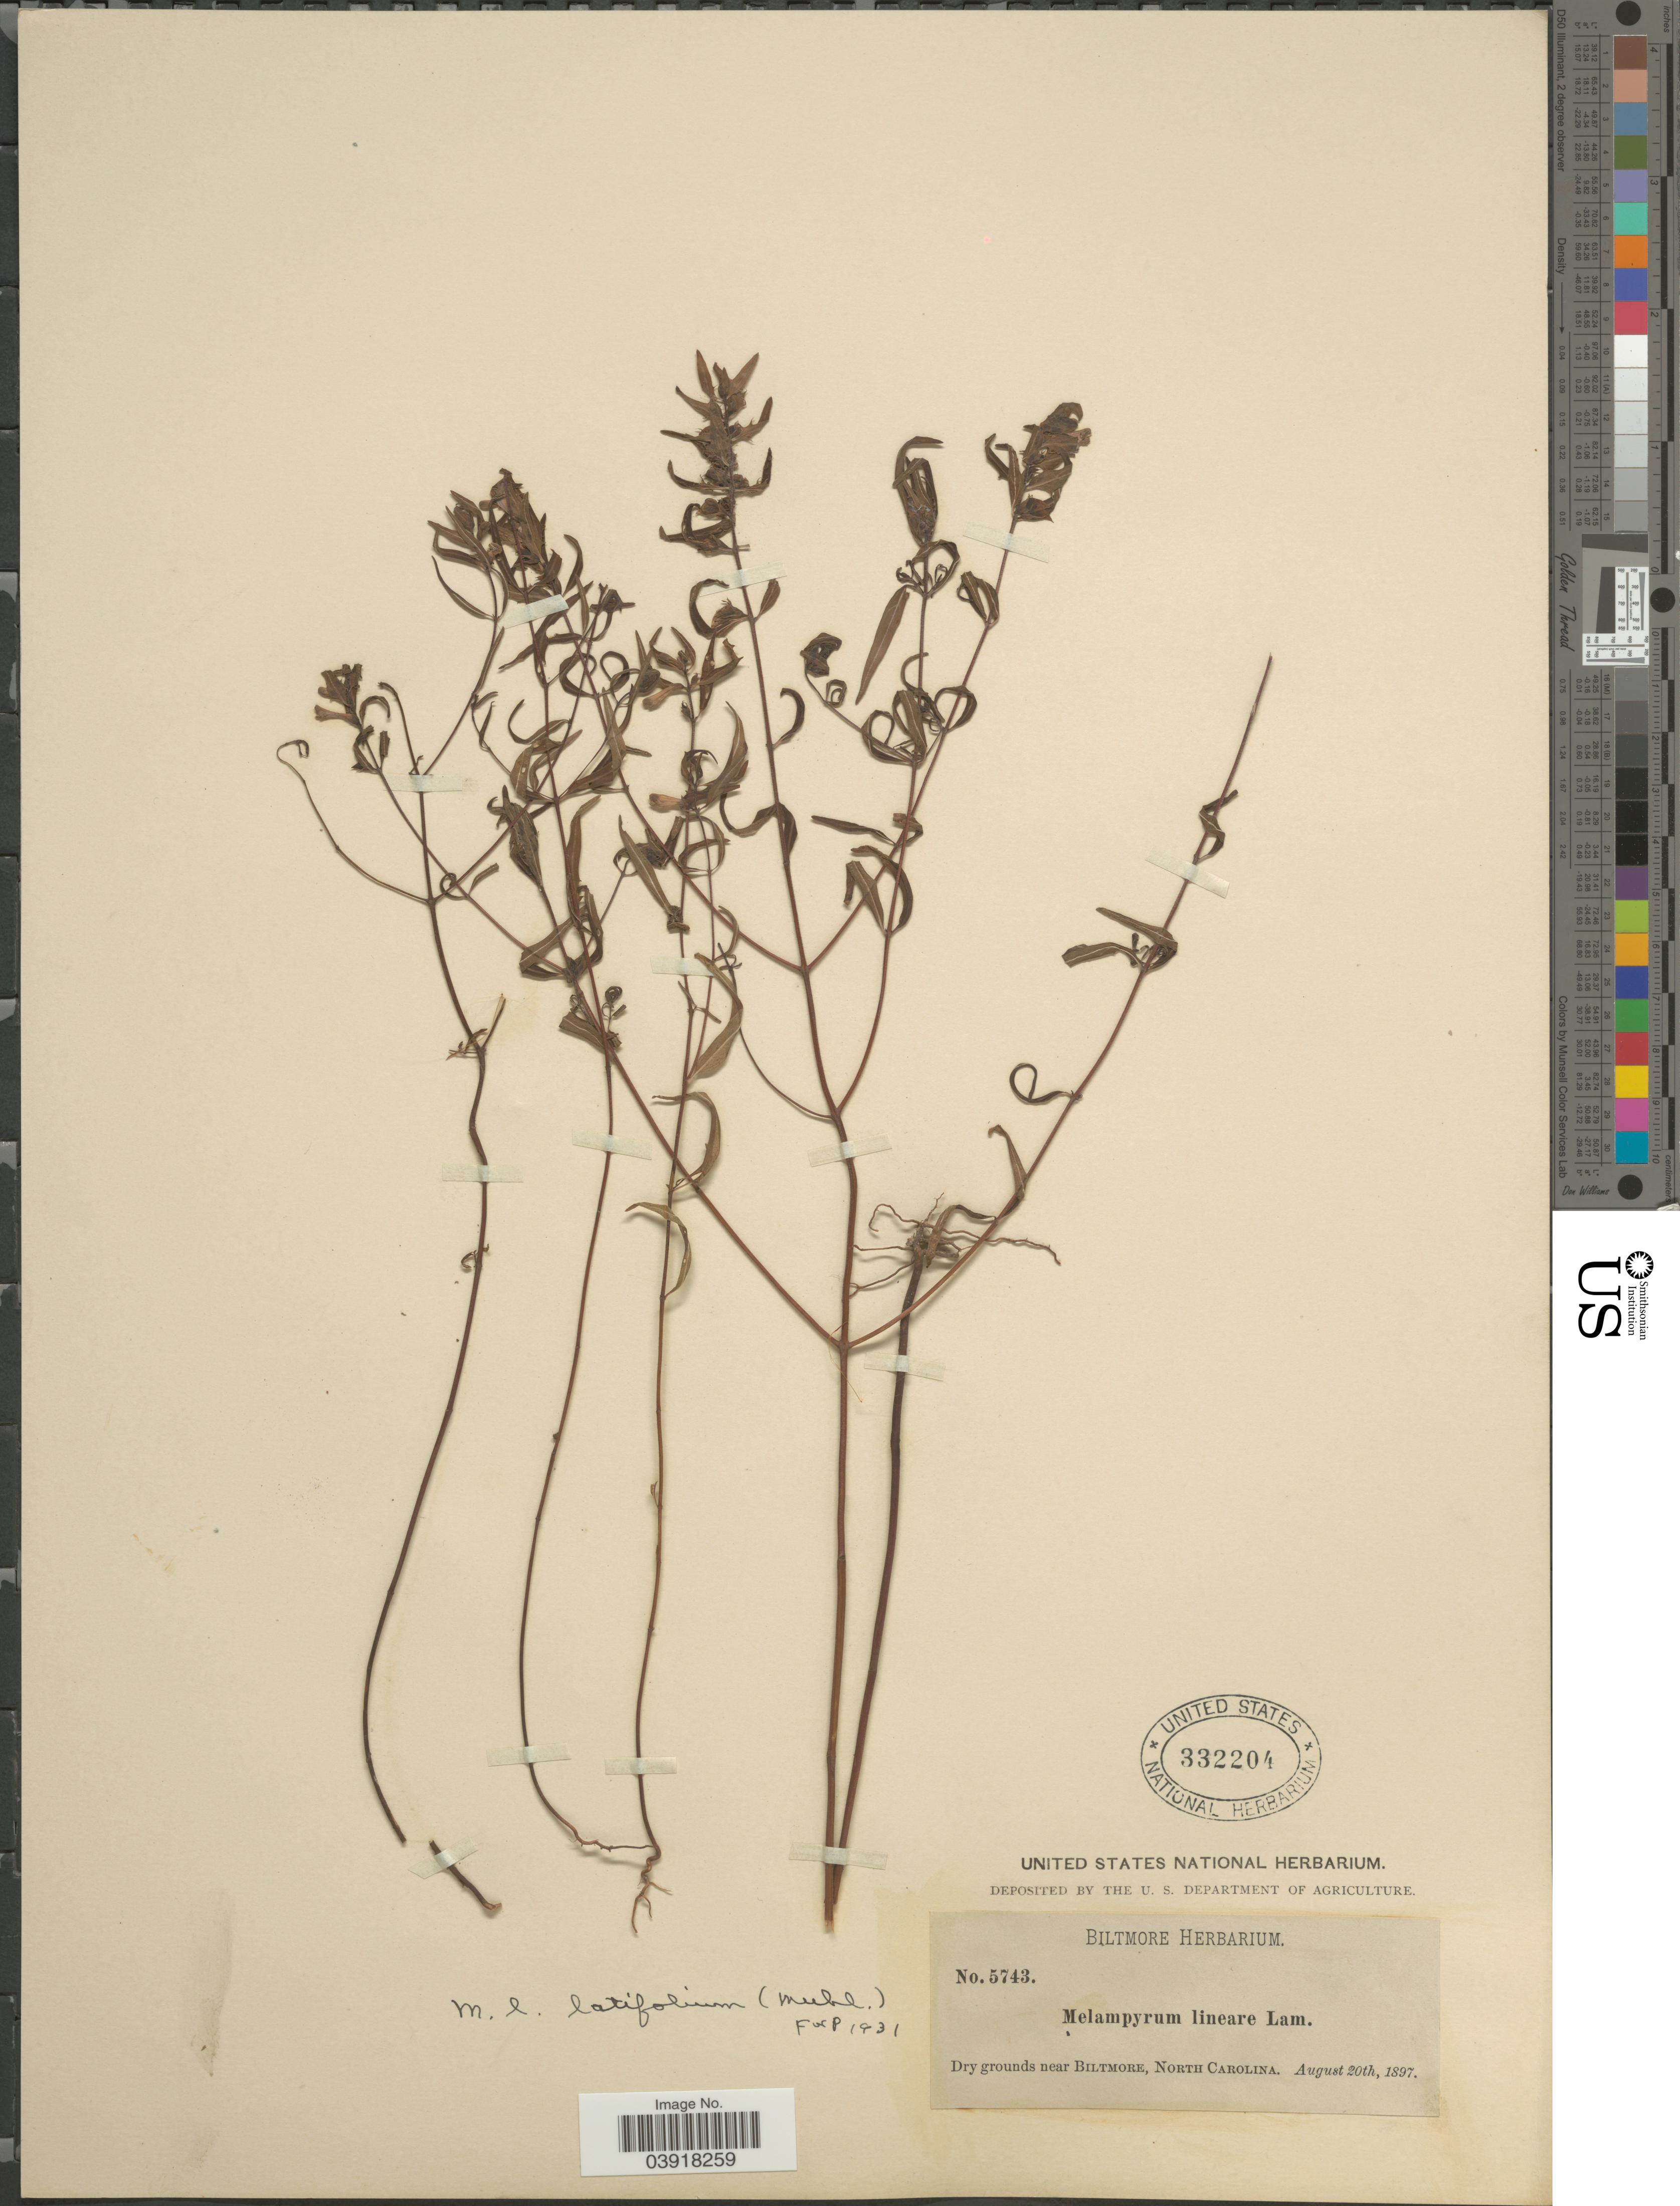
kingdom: Plantae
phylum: Tracheophyta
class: Magnoliopsida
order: Lamiales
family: Orobanchaceae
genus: Melampyrum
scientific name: Melampyrum lineare var. latifolium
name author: (Muhl.) P. Beauv.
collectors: ex herb. Biltmore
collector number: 5743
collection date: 1897-08-20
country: United States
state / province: North Carolina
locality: Near Biltmore.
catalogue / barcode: US 332204